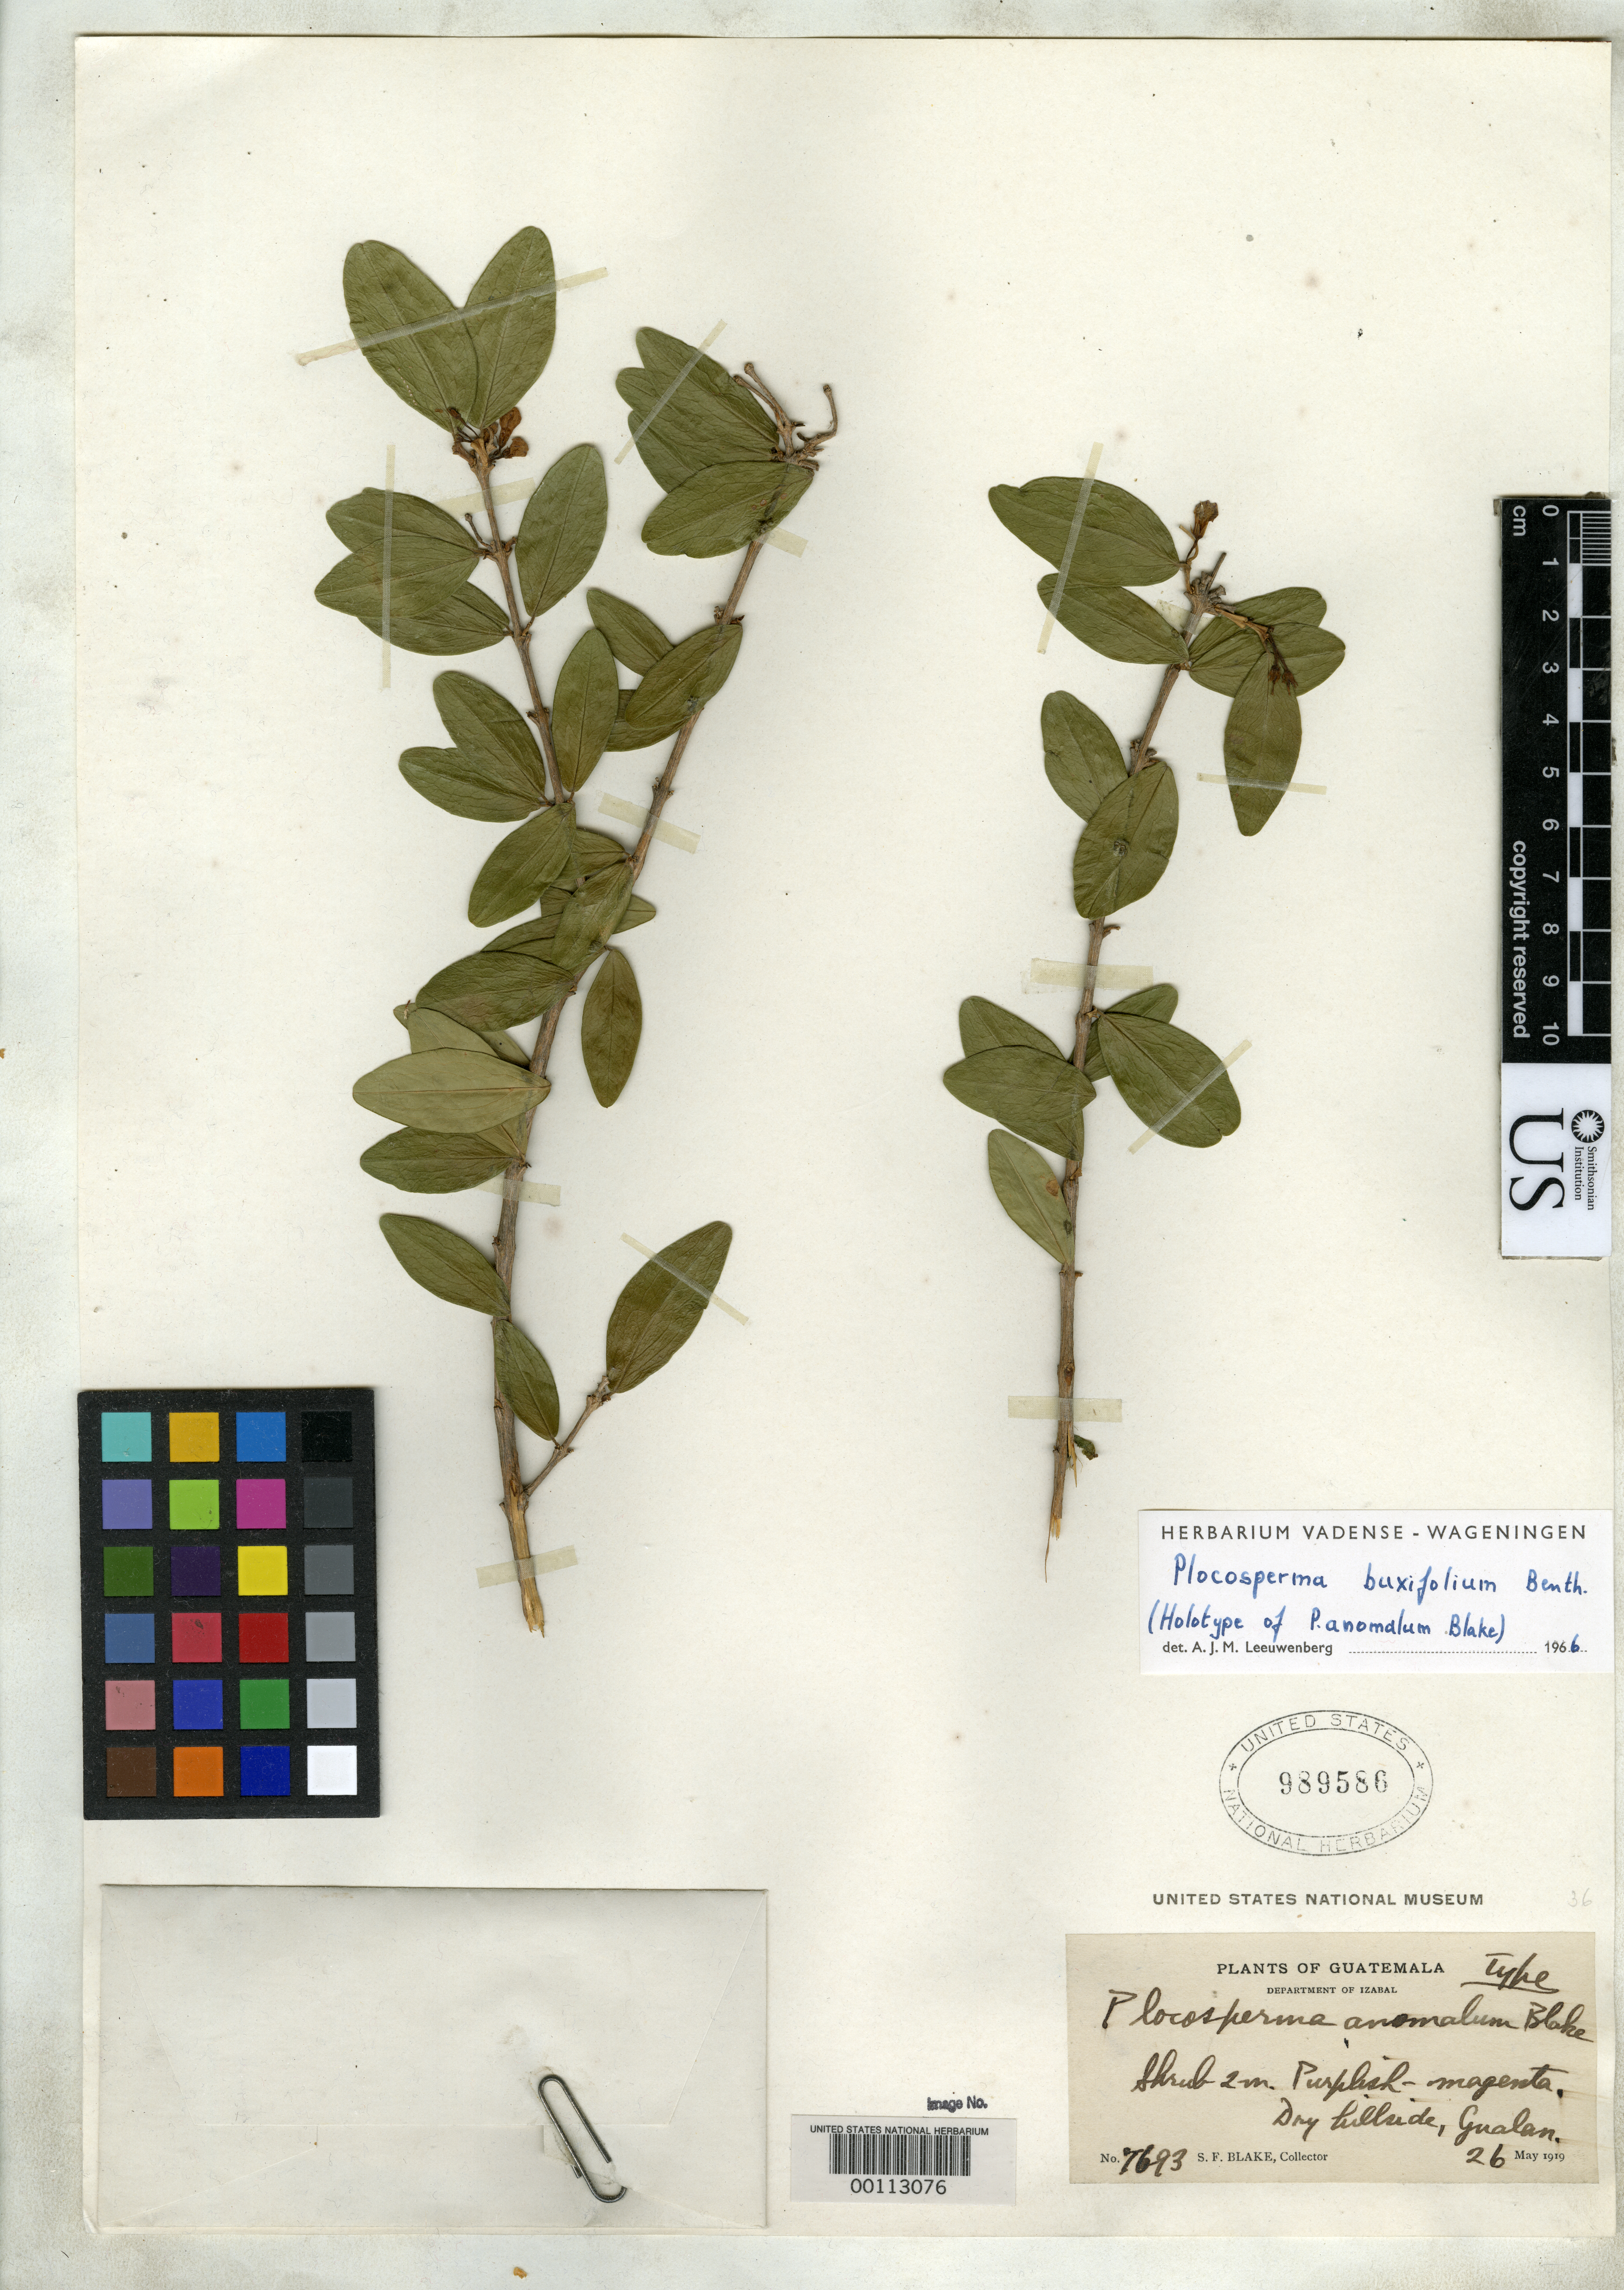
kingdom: Plantae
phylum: Tracheophyta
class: Magnoliopsida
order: Lamiales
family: Plocospermataceae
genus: Plocosperma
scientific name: Plocosperma anomalum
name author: S.F. Blake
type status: Holotype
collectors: S. Blake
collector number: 7693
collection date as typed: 26 May 1919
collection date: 1919-05-26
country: Guatemala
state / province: Zacapa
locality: Gualan.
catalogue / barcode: US 989586